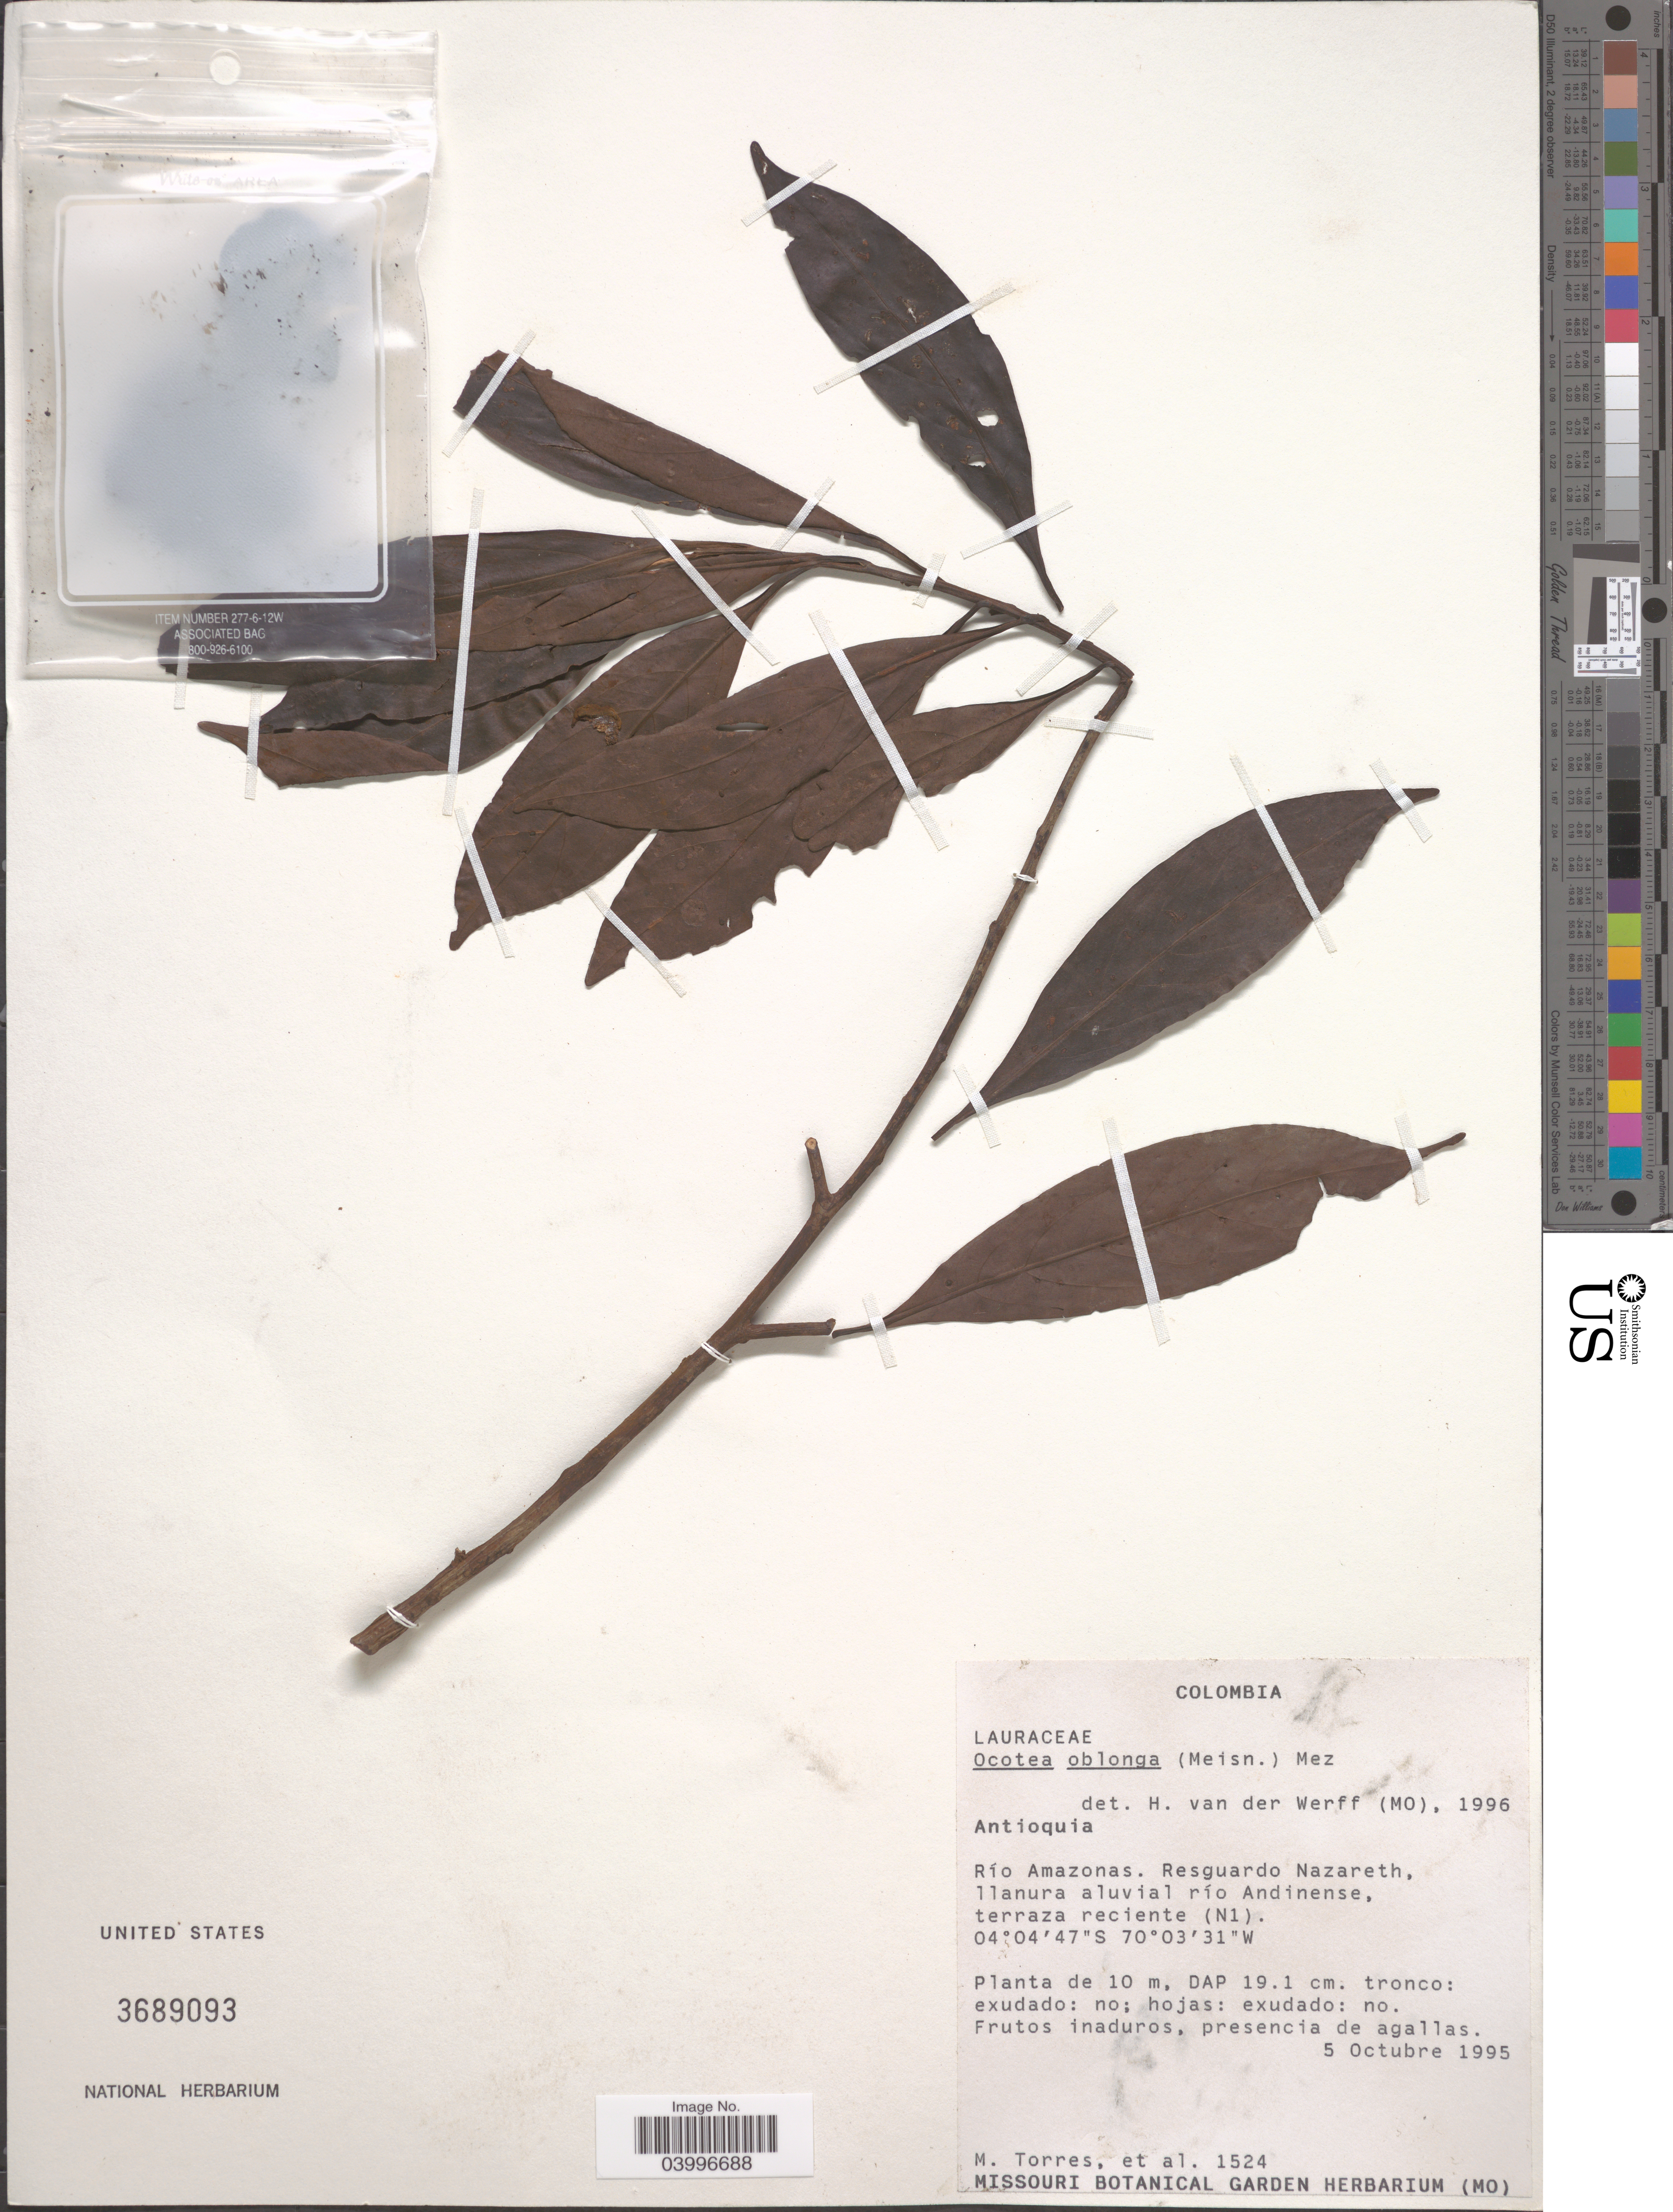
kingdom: Plantae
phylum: Tracheophyta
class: Magnoliopsida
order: Laurales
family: Lauraceae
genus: Ocotea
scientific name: Ocotea oblonga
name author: (Meisn.) Mez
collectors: M. Torres & et al.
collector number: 1524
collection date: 1995-10-05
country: Colombia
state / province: Antioquia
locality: Río Amazonas. Resguardo Nazareth, llanura aluvial río Andinense, terraza reciente (N1).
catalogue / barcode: US 3689093